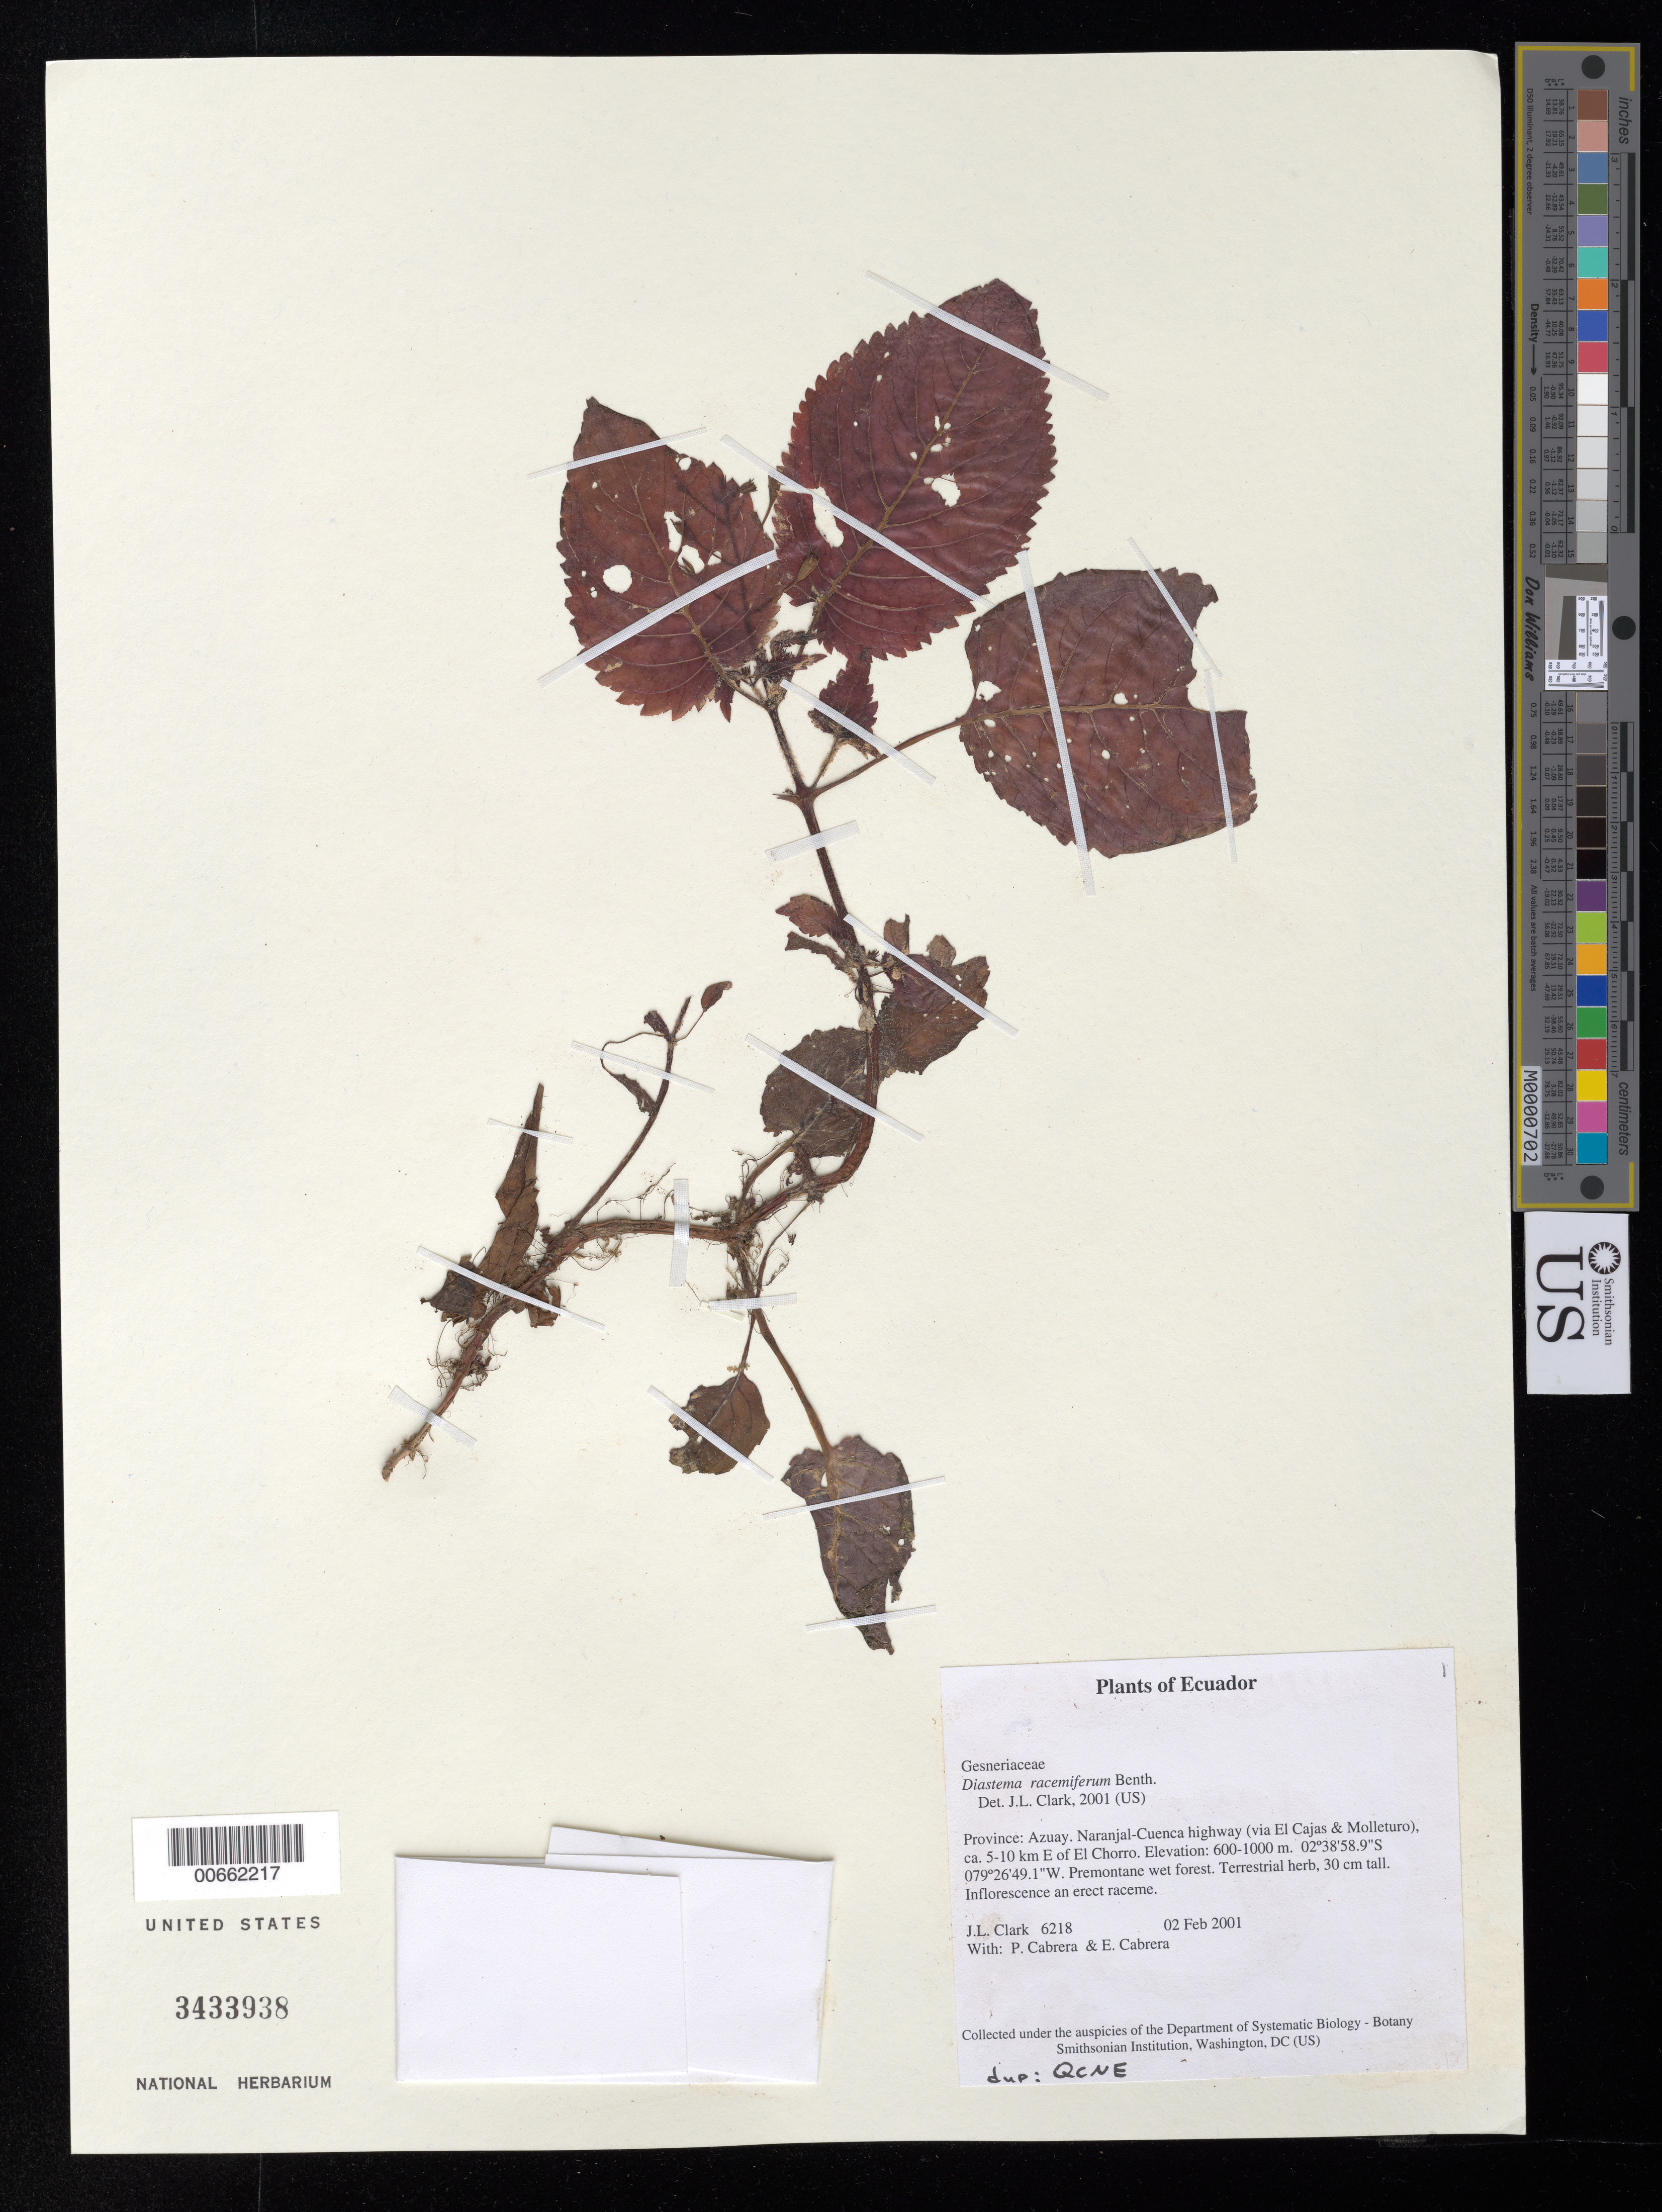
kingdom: Plantae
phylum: Tracheophyta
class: Magnoliopsida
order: Lamiales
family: Gesneriaceae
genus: Diastema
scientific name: Diastema racemiferum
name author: Benth.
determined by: Clark, J. L., (SEL), The Marie Selby Botanical Garden (UNITED STATES)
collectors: J. L. Clark, P. Cabrera & E. Cabrera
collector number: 6218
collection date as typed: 02 Feb 2001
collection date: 2001-02-02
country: Ecuador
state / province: Azuay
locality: Naranjal-Cuenca highway (via El Cajas & Molleturo), ca. 5-10 km E of El Chorro.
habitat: Premontane wet forest.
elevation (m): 600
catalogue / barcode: US 3433938